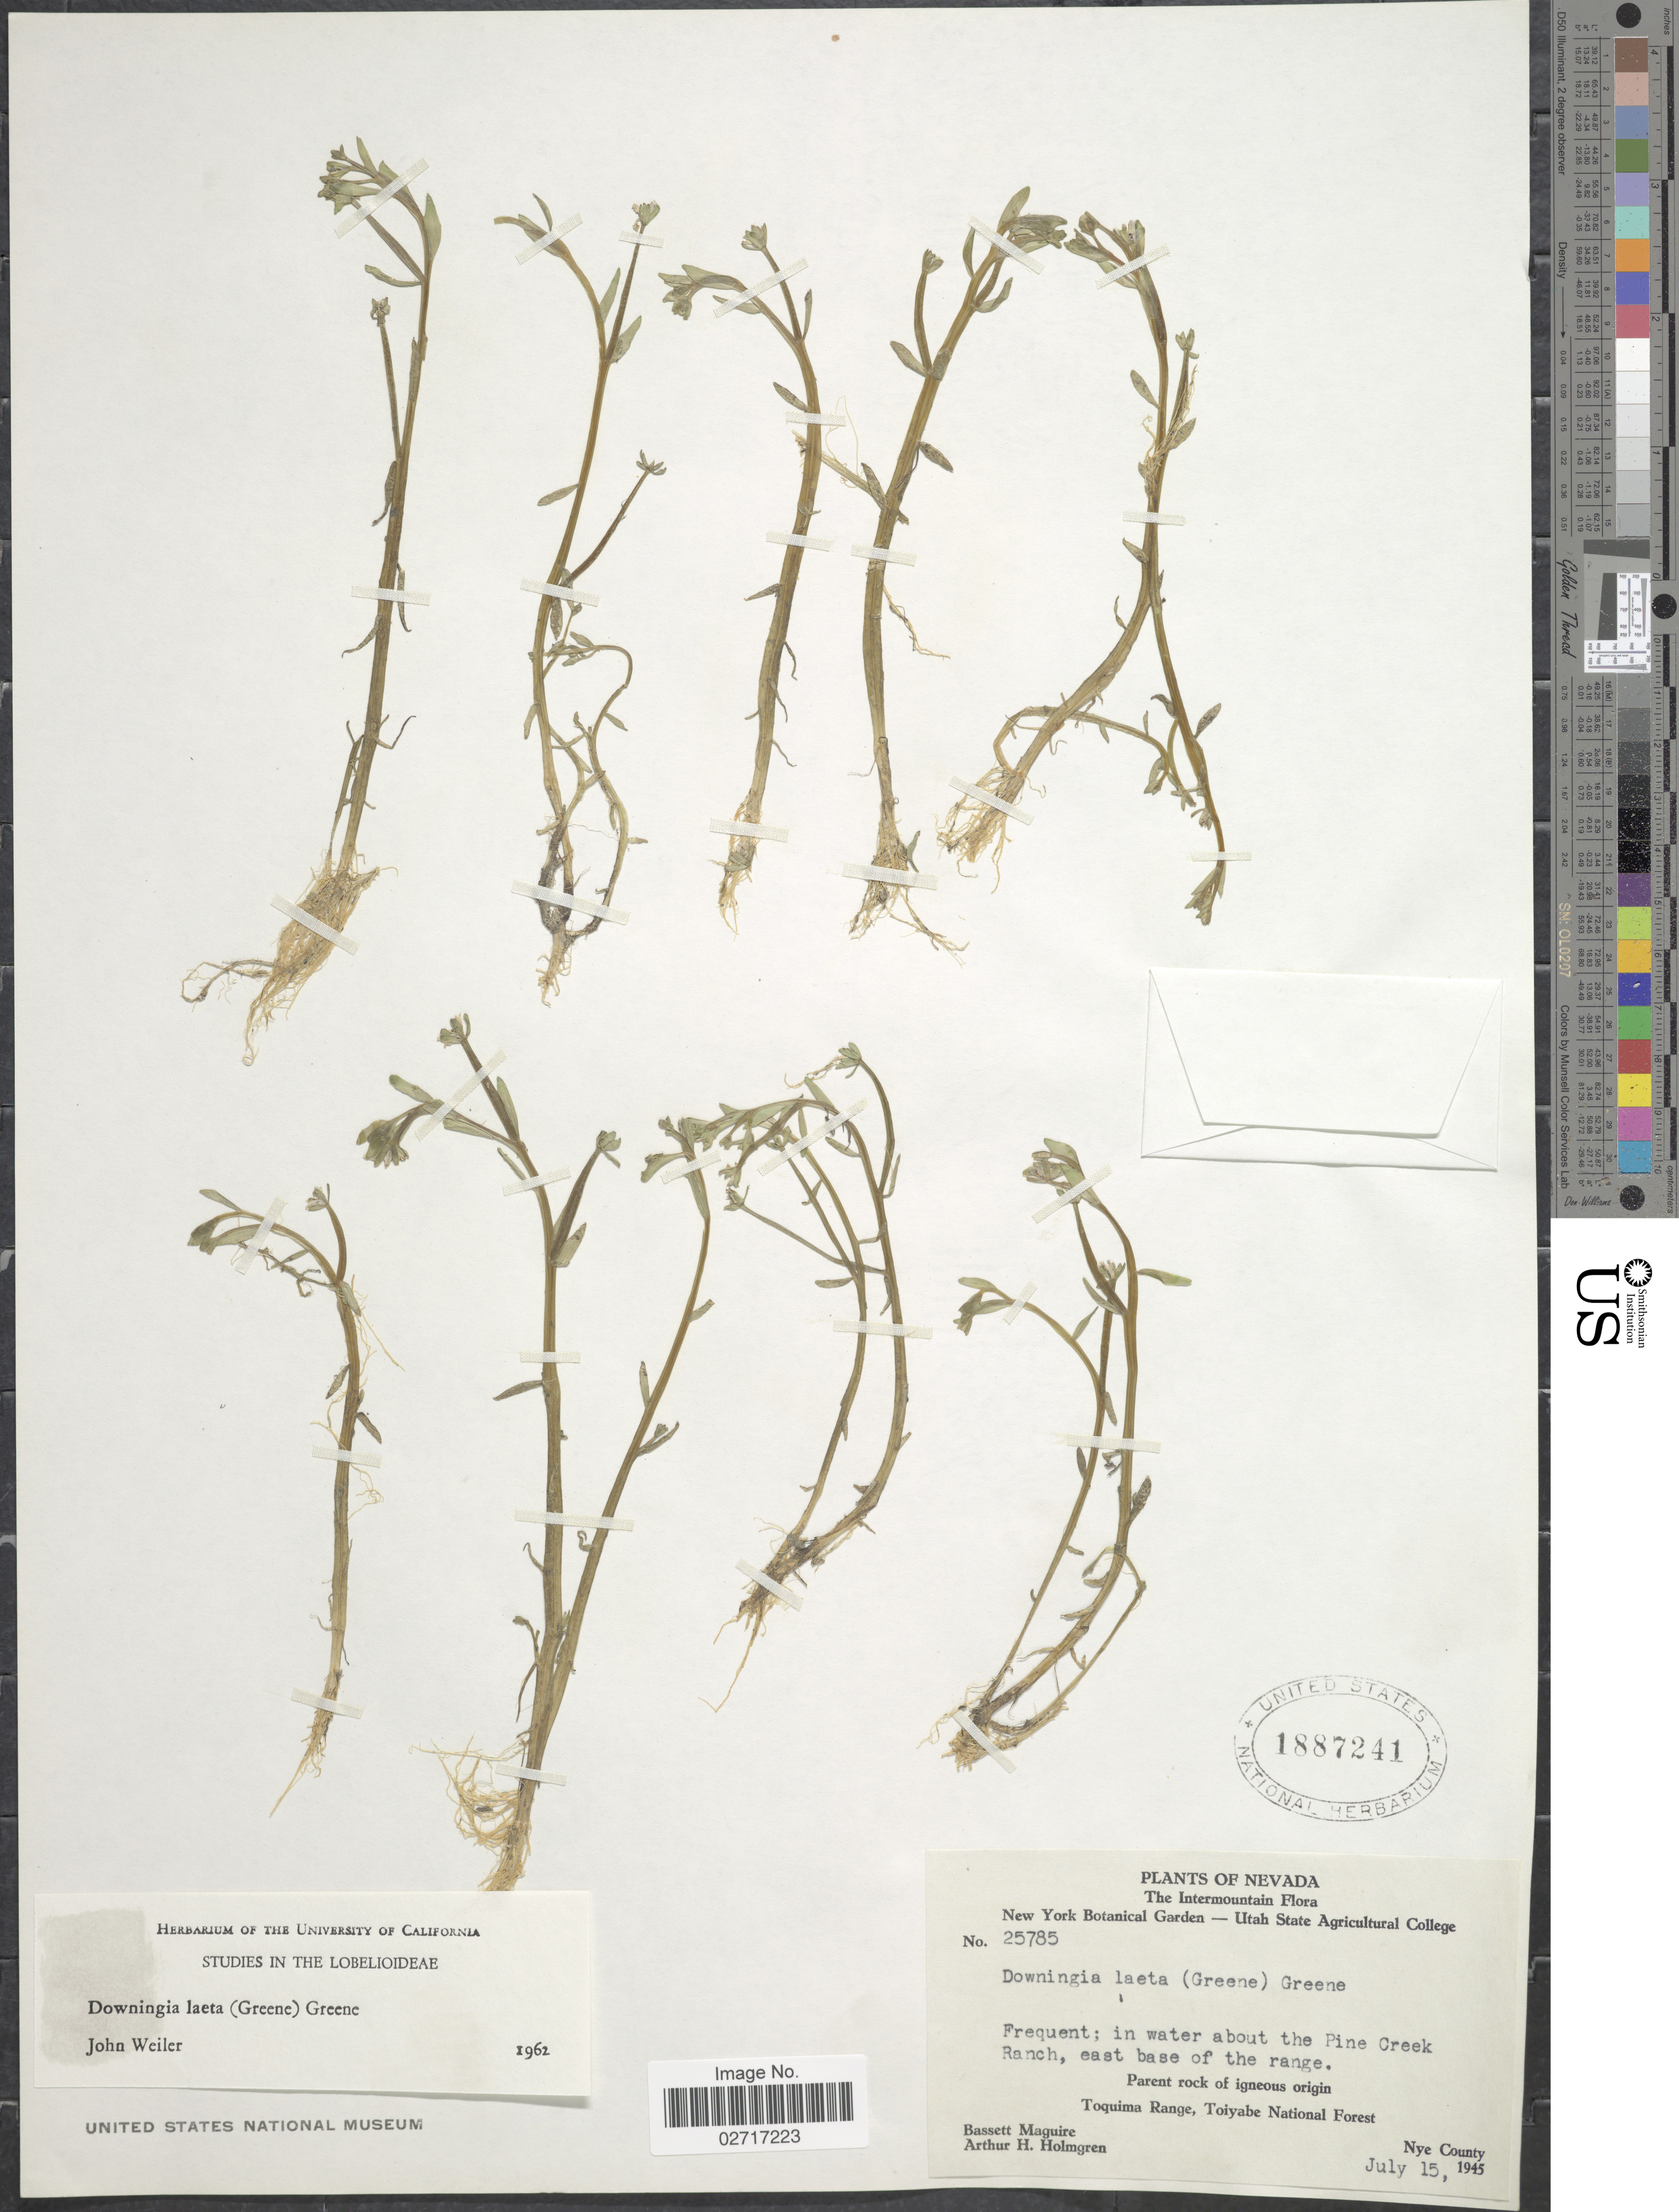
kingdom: Plantae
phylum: Tracheophyta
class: Magnoliopsida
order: Asterales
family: Campanulaceae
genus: Downingia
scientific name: Downingia laeta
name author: Greene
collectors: B. Maguire & A. H. Holmgren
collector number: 25785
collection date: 1945-07-15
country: United States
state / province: Nevada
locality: In water about the Pine Creek Ranch, east base of the range. Parent rock of igneous origin. Toquima Range, Toiyabe National Forest. Nye County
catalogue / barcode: US 1887241